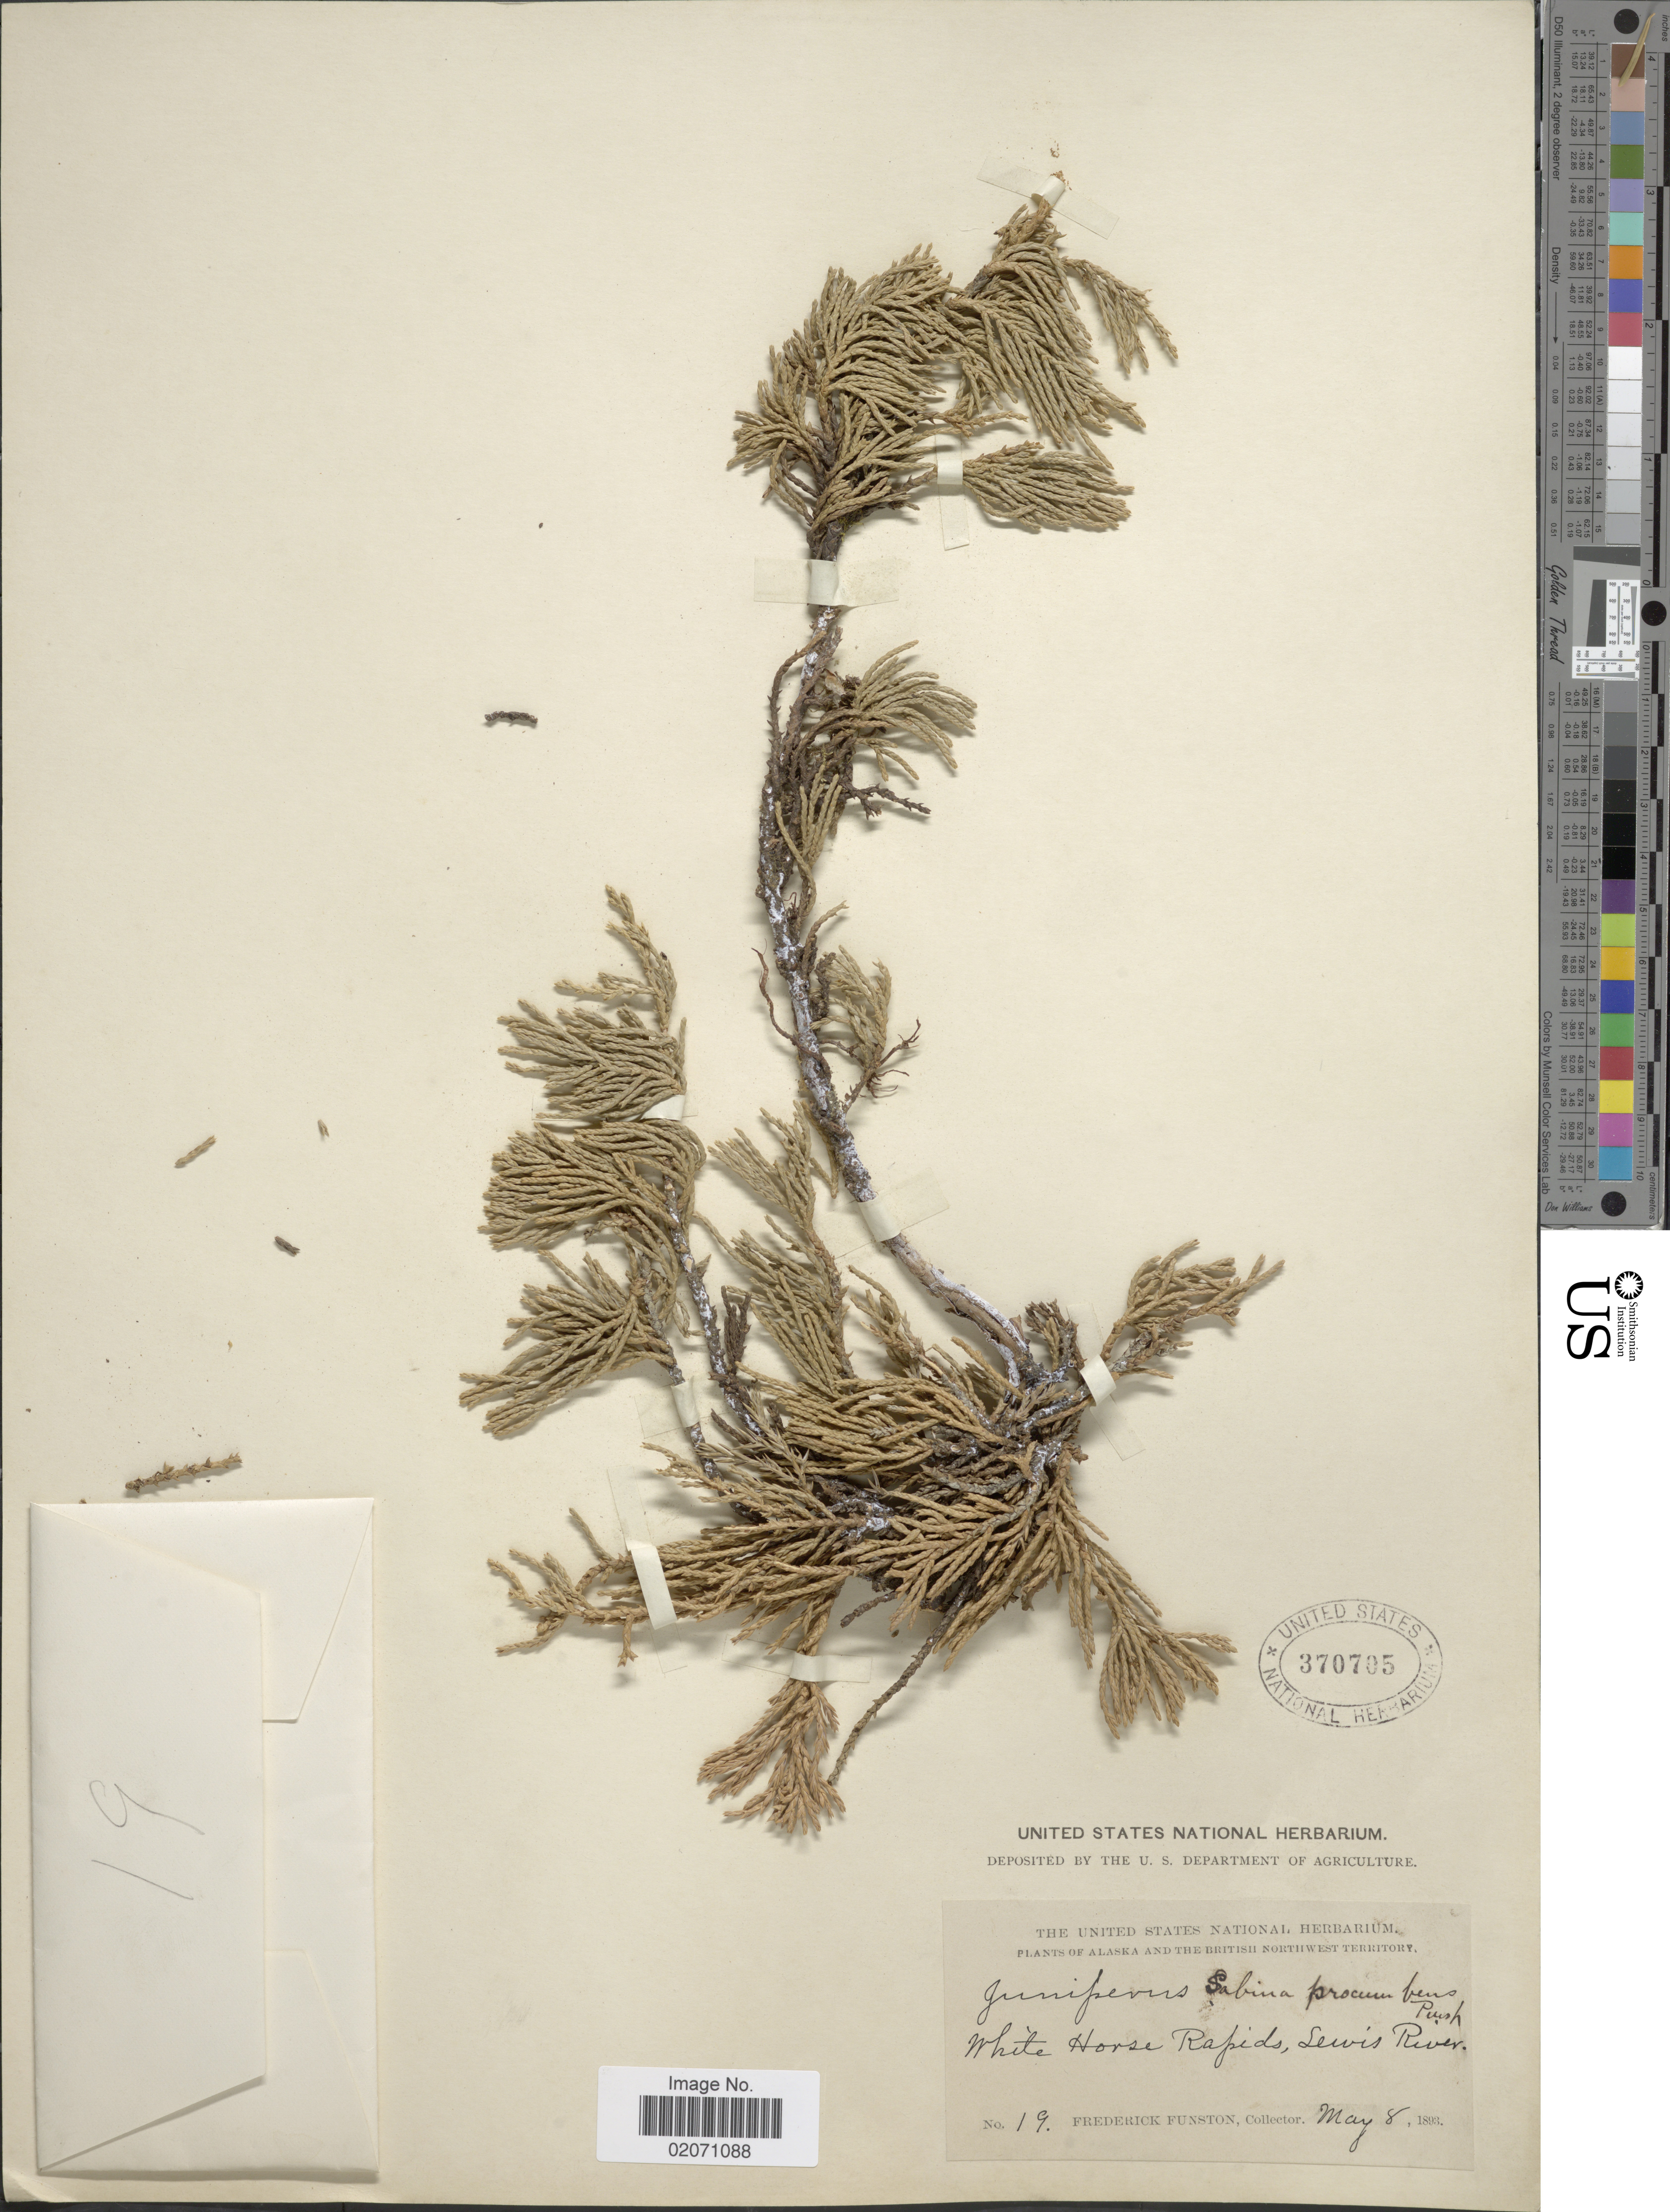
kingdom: Plantae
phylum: Tracheophyta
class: Pinopsida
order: Pinales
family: Cupressaceae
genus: Juniperus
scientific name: Juniperus horizontalis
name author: Moench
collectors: F. Funston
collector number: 19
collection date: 1893-05-08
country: United States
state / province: Alaska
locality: Alaska and the British Northwest Territory, White Horse Rapids, Lewis River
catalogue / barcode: US 370705